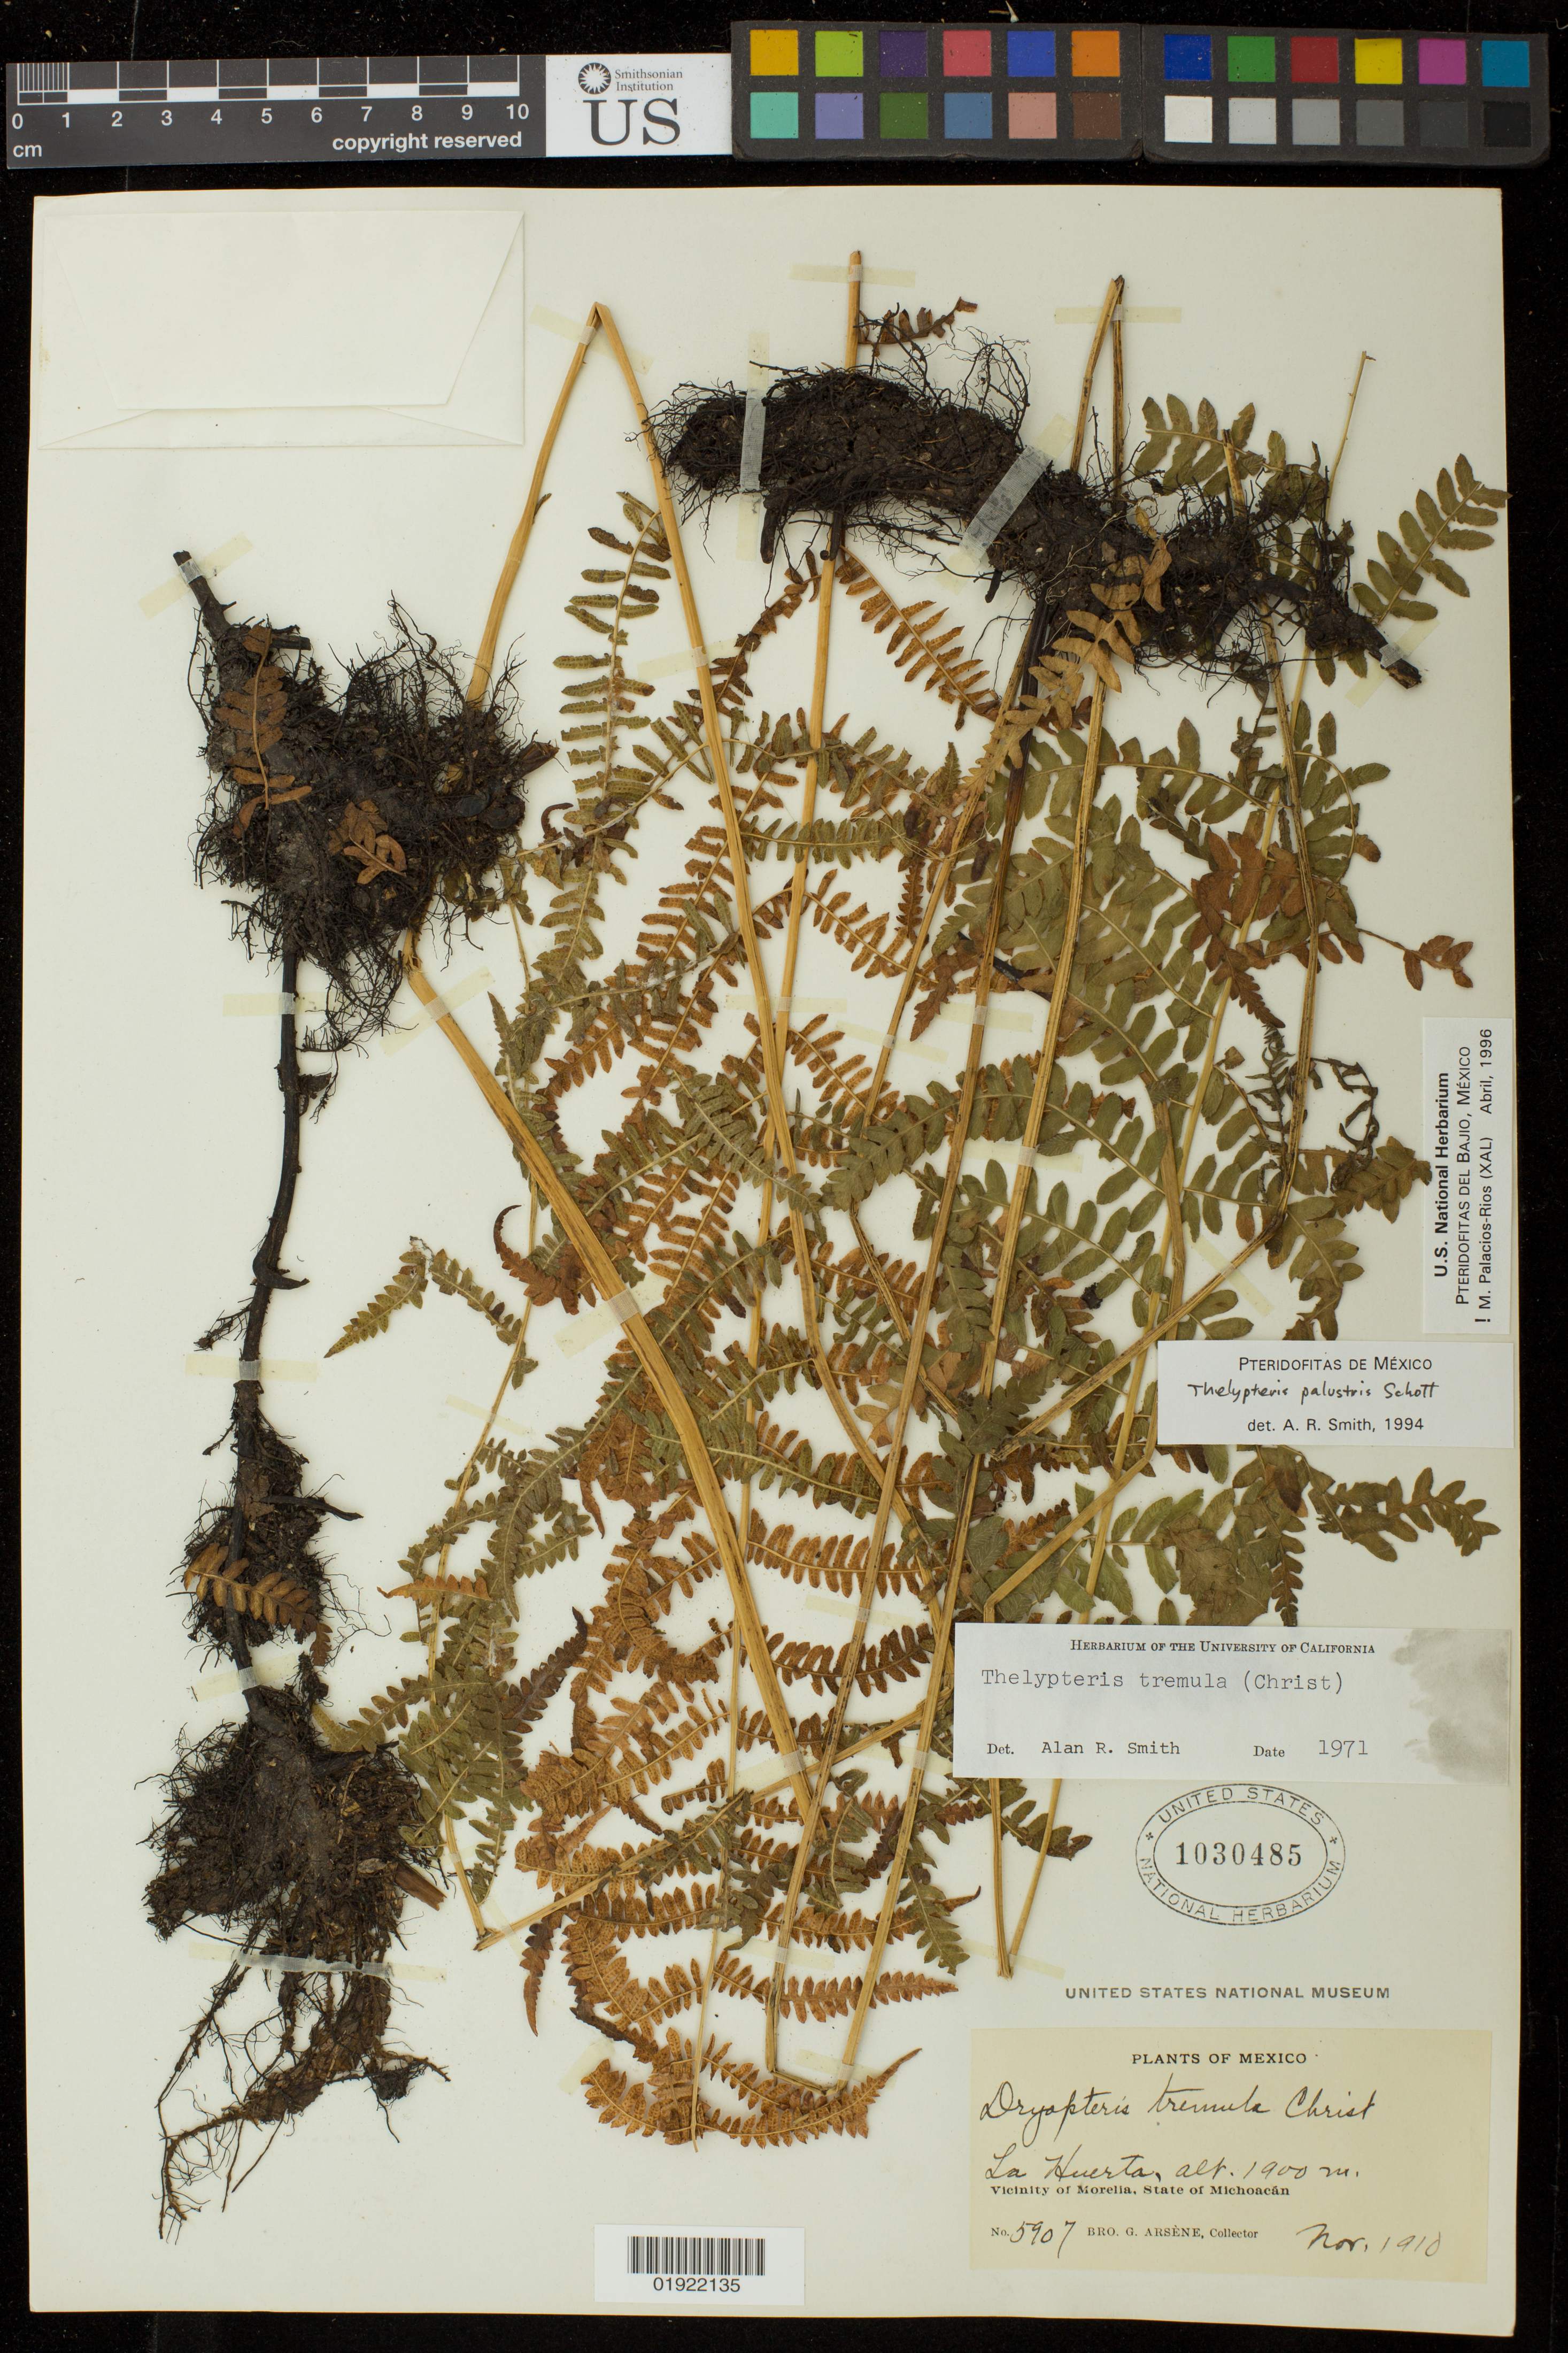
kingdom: Plantae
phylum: Tracheophyta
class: Polypodiopsida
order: Polypodiales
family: Thelypteridaceae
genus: Thelypteris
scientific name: Thelypteris palustris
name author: (Salisb.) Schott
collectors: Bro. G. Arsène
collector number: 5907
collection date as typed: Nov 1910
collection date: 1910-11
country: Mexico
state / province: Michoacán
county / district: Morelia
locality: La Huerta, vicinity of Morelia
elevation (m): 1900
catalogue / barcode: US 1030485